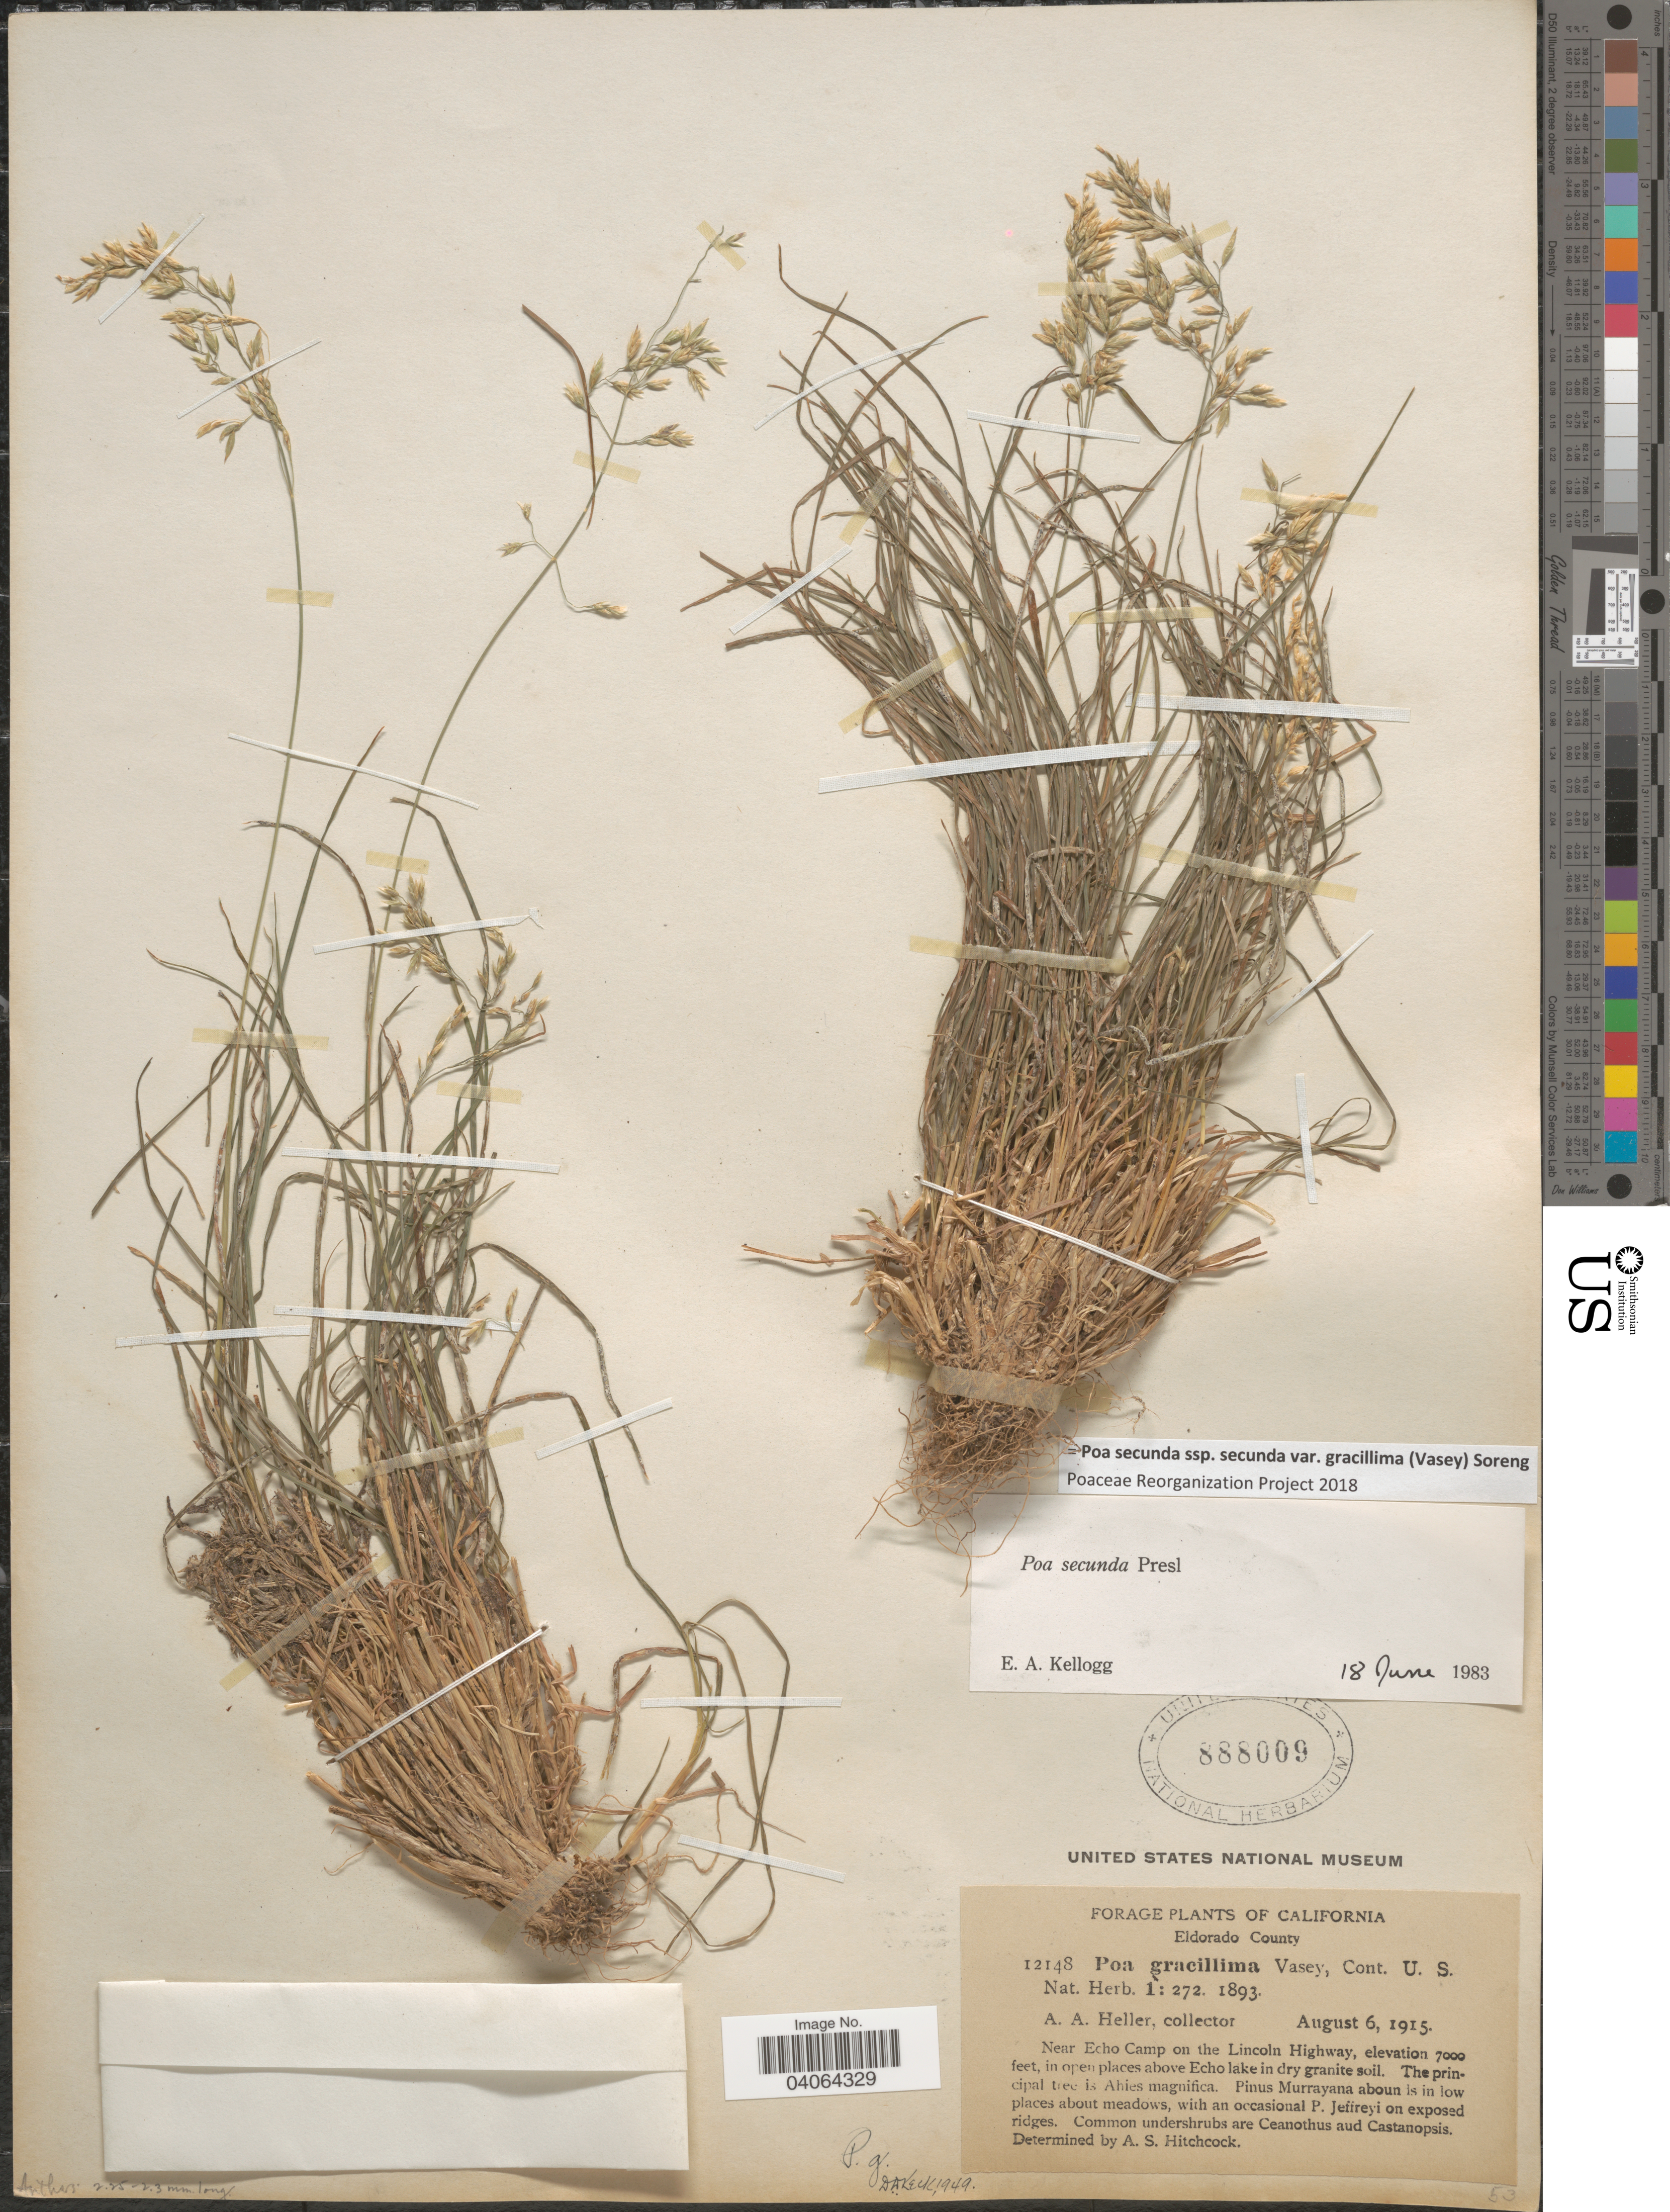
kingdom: Plantae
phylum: Tracheophyta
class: Liliopsida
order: Poales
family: Poaceae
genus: Poa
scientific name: Poa secunda subsp. secunda var. gracillima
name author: (Vasey) Soreng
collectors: A. A. Heller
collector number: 12148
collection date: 1915-08-06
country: United States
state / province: California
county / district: El Dorado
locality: Eldorado County. Near Echo Camp on the Lincoln Highway, in open places above Echo lake in dry granite soil.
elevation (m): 2134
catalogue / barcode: US 888009